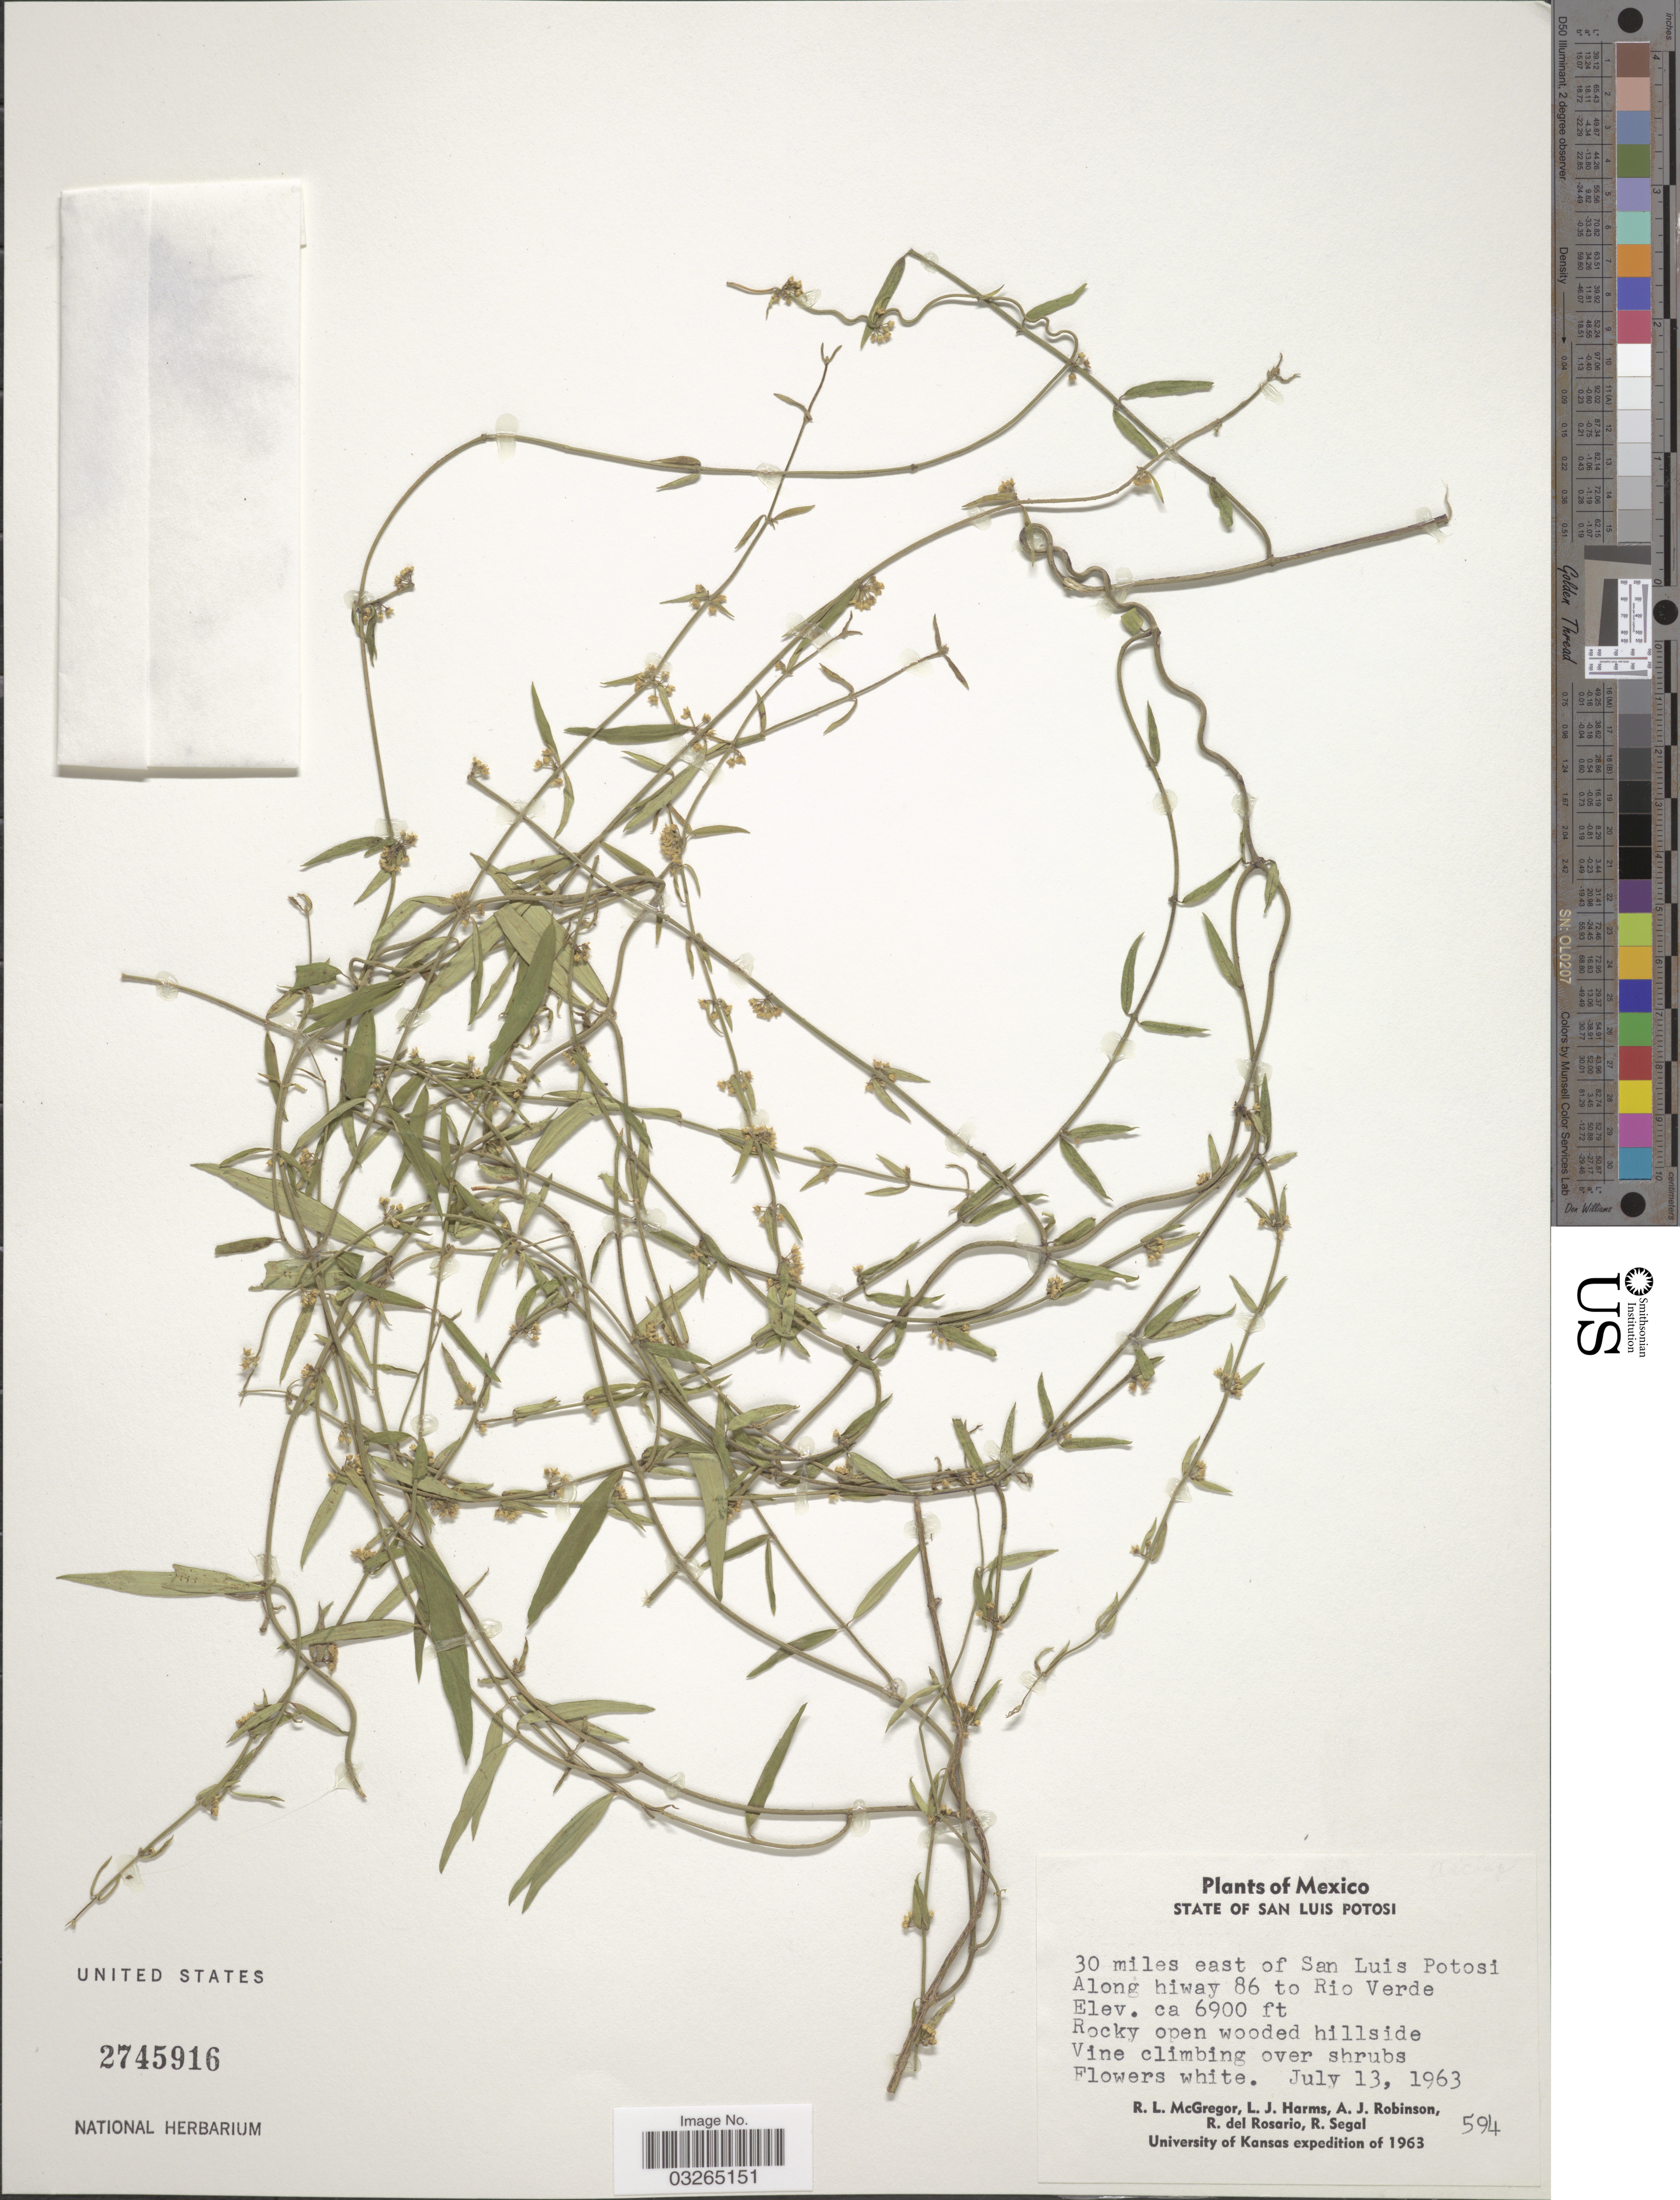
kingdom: Plantae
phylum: Tracheophyta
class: Magnoliopsida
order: Gentianales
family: Apocynaceae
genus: Vincetoxicum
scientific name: Vincetoxicum sp.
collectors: R. McGregor, L. Harms, A. J. Robinson, R. del Rosario & R. Segal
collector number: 594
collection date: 1963-07-13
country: Mexico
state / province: San Luis Potosí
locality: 30 miles east of San Luis Potosi, Along hiway 86 to Rio Verde.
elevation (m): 2103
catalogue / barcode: US 2745916